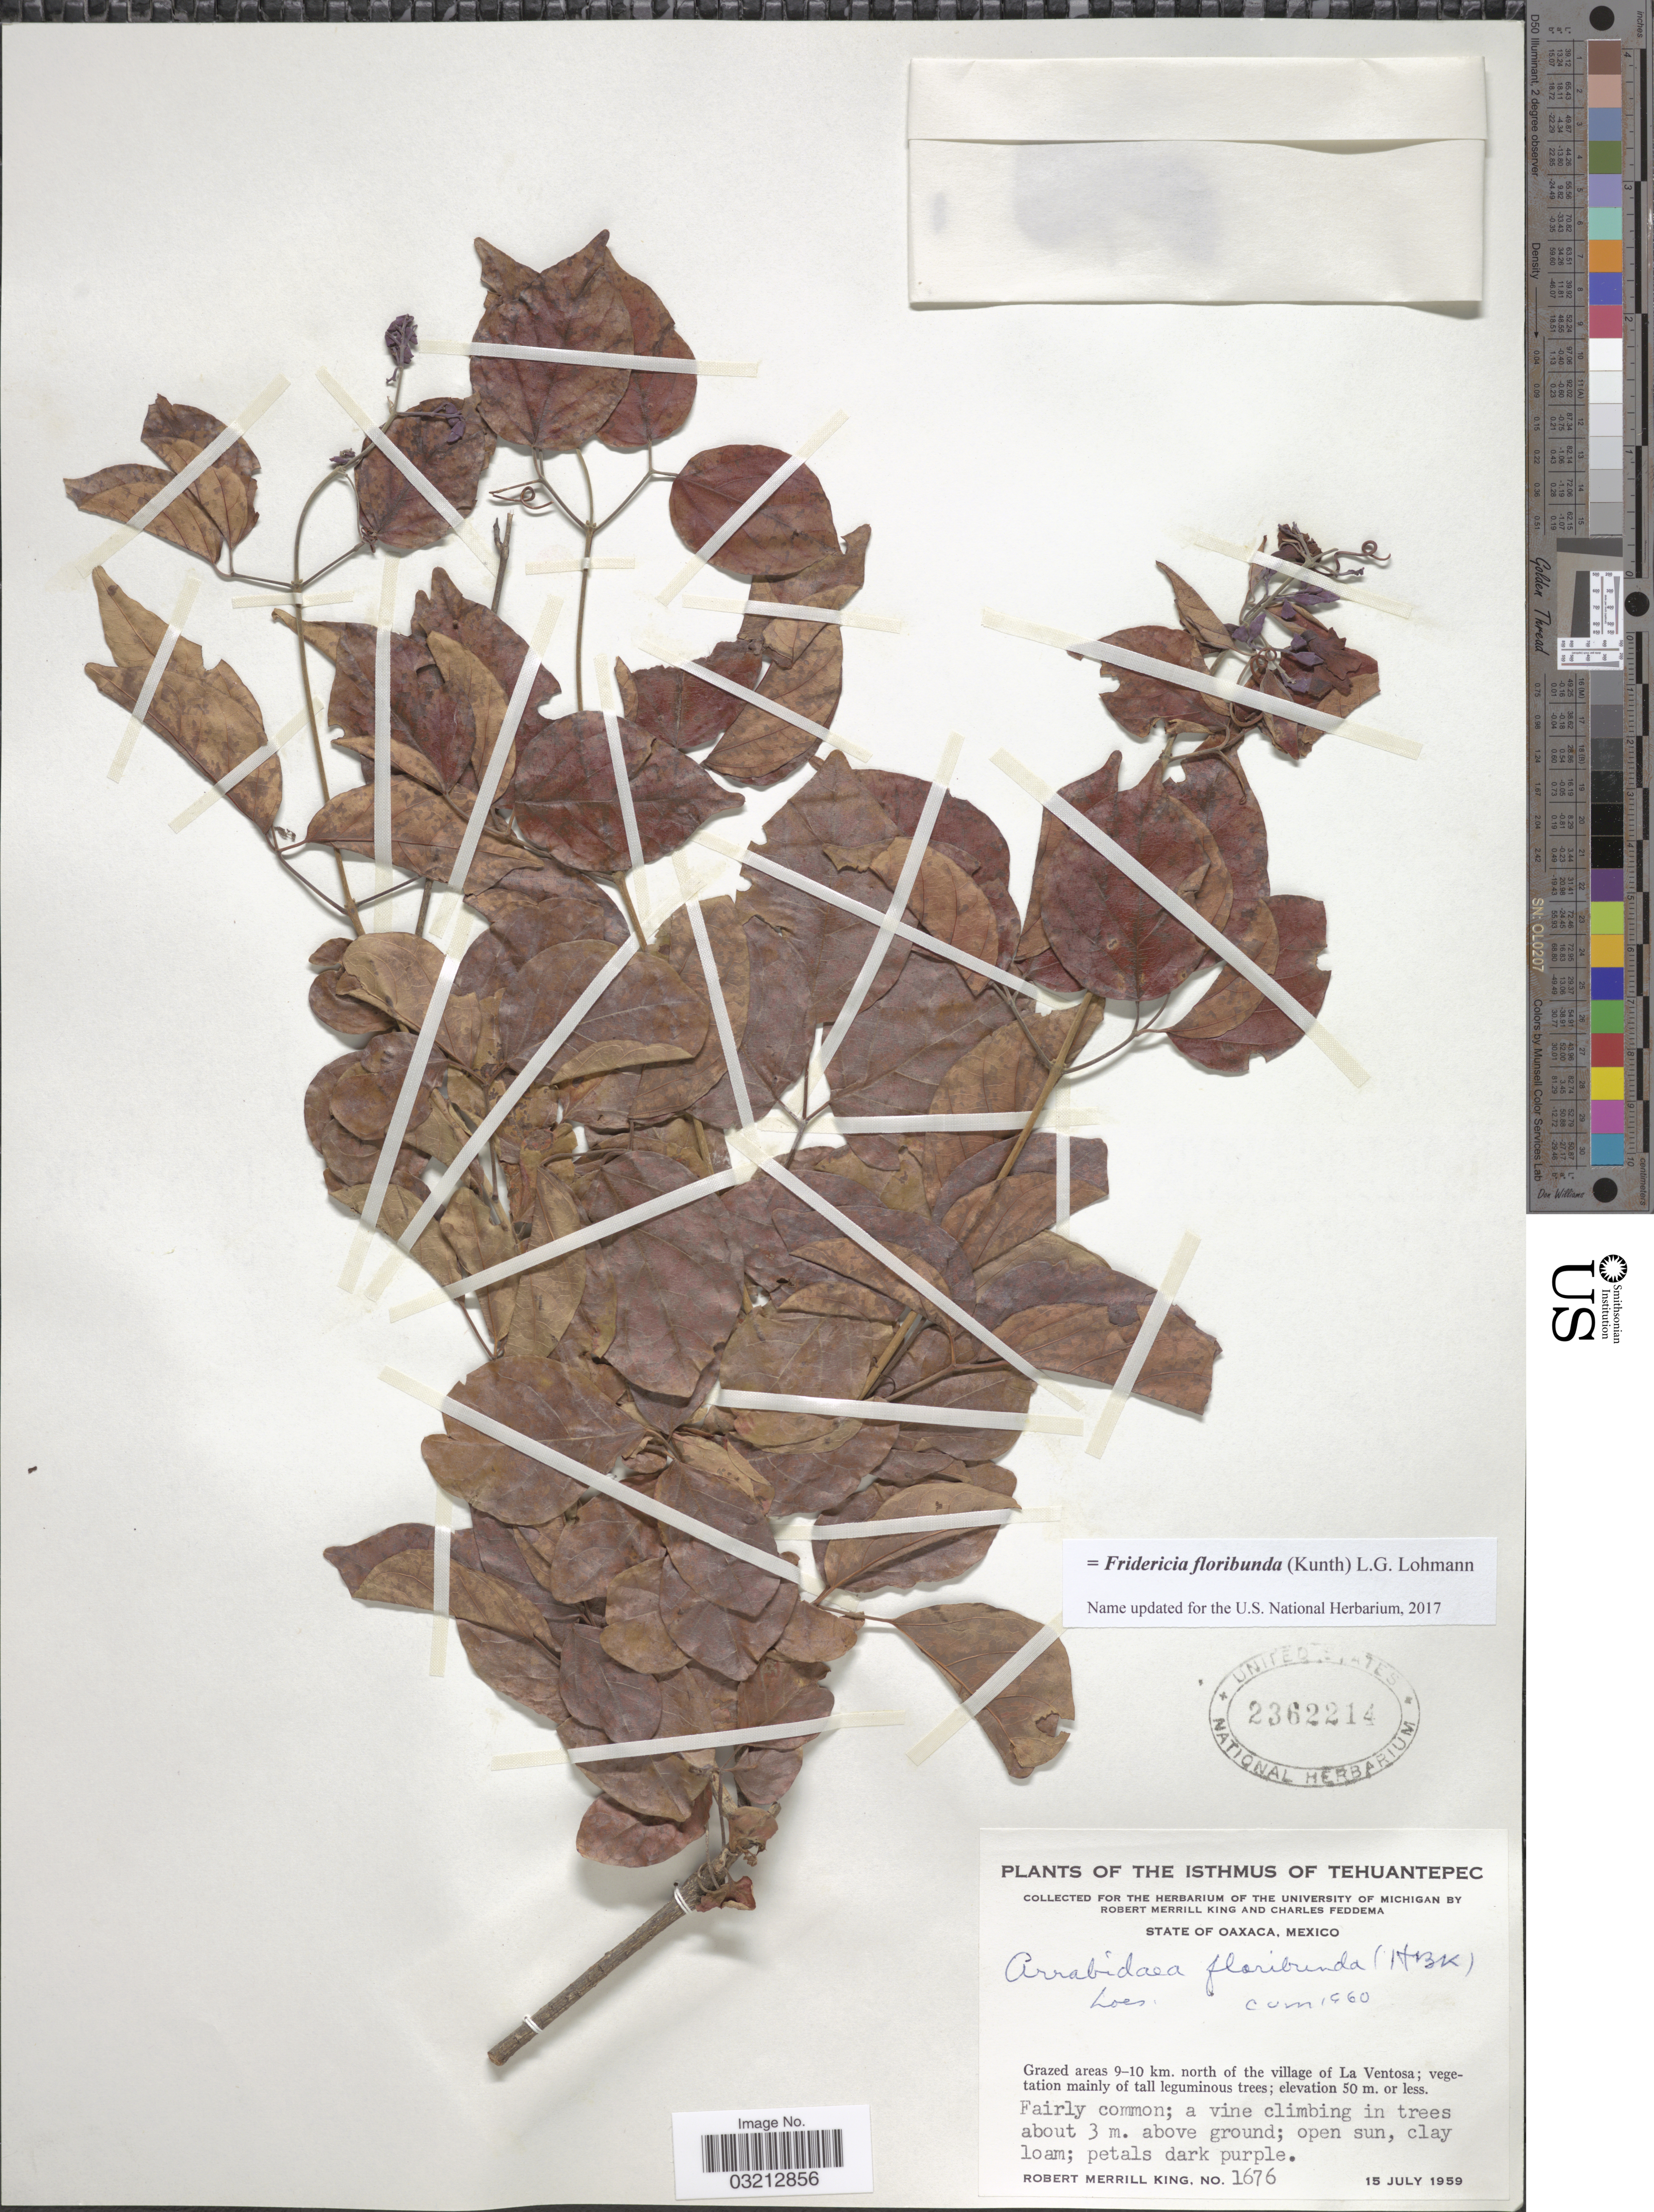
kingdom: Plantae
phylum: Tracheophyta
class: Magnoliopsida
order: Lamiales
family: Bignoniaceae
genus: Fridericia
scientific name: Fridericia floribunda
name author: (Kunth) L.G. Lohmann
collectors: R. M. King & C. Feddema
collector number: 1676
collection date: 1959-07-15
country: Mexico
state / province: Oaxaca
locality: The Isthmus of Tehuantepec. 9-10 km. north of the village of La Ventosa.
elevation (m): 50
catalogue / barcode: US 2362214